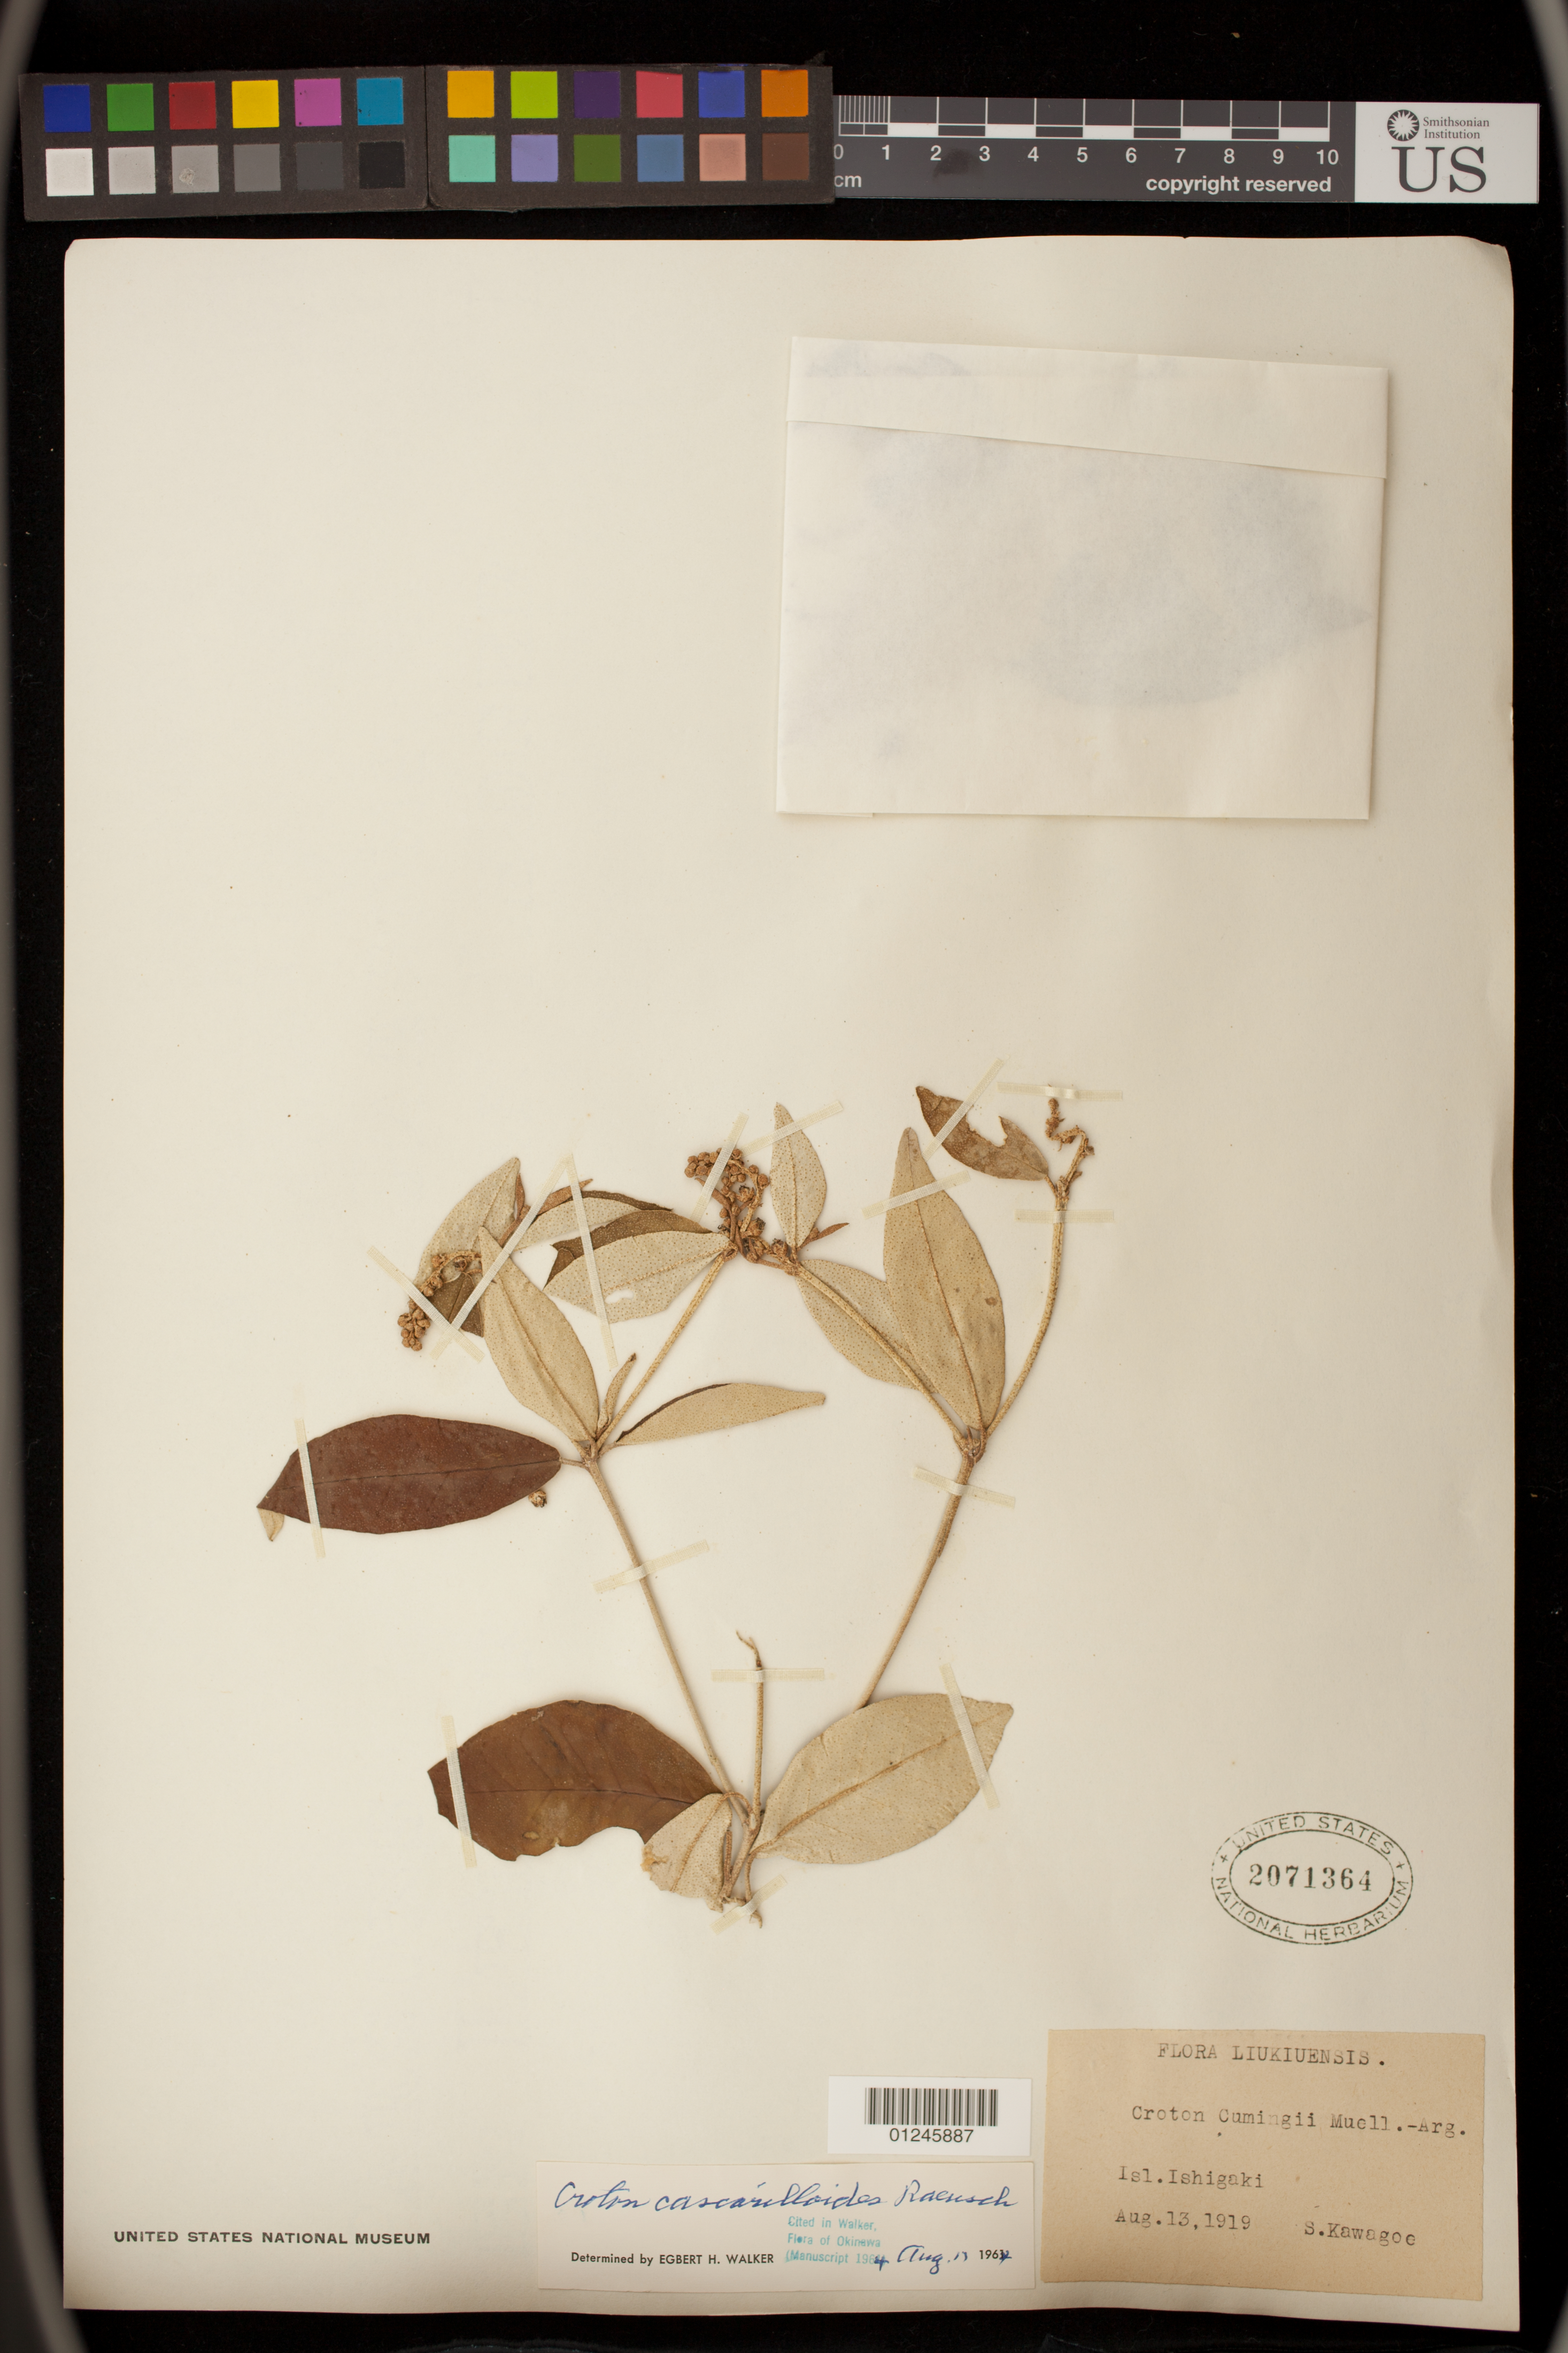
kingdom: Plantae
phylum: Tracheophyta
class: Magnoliopsida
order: Malpighiales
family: Euphorbiaceae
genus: Croton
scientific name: Croton cascarilloides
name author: Raeusch.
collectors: S. Kawagoe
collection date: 1919-08-13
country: Japan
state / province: Okinawa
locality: Isl. Ishigaki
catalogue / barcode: US 2071364